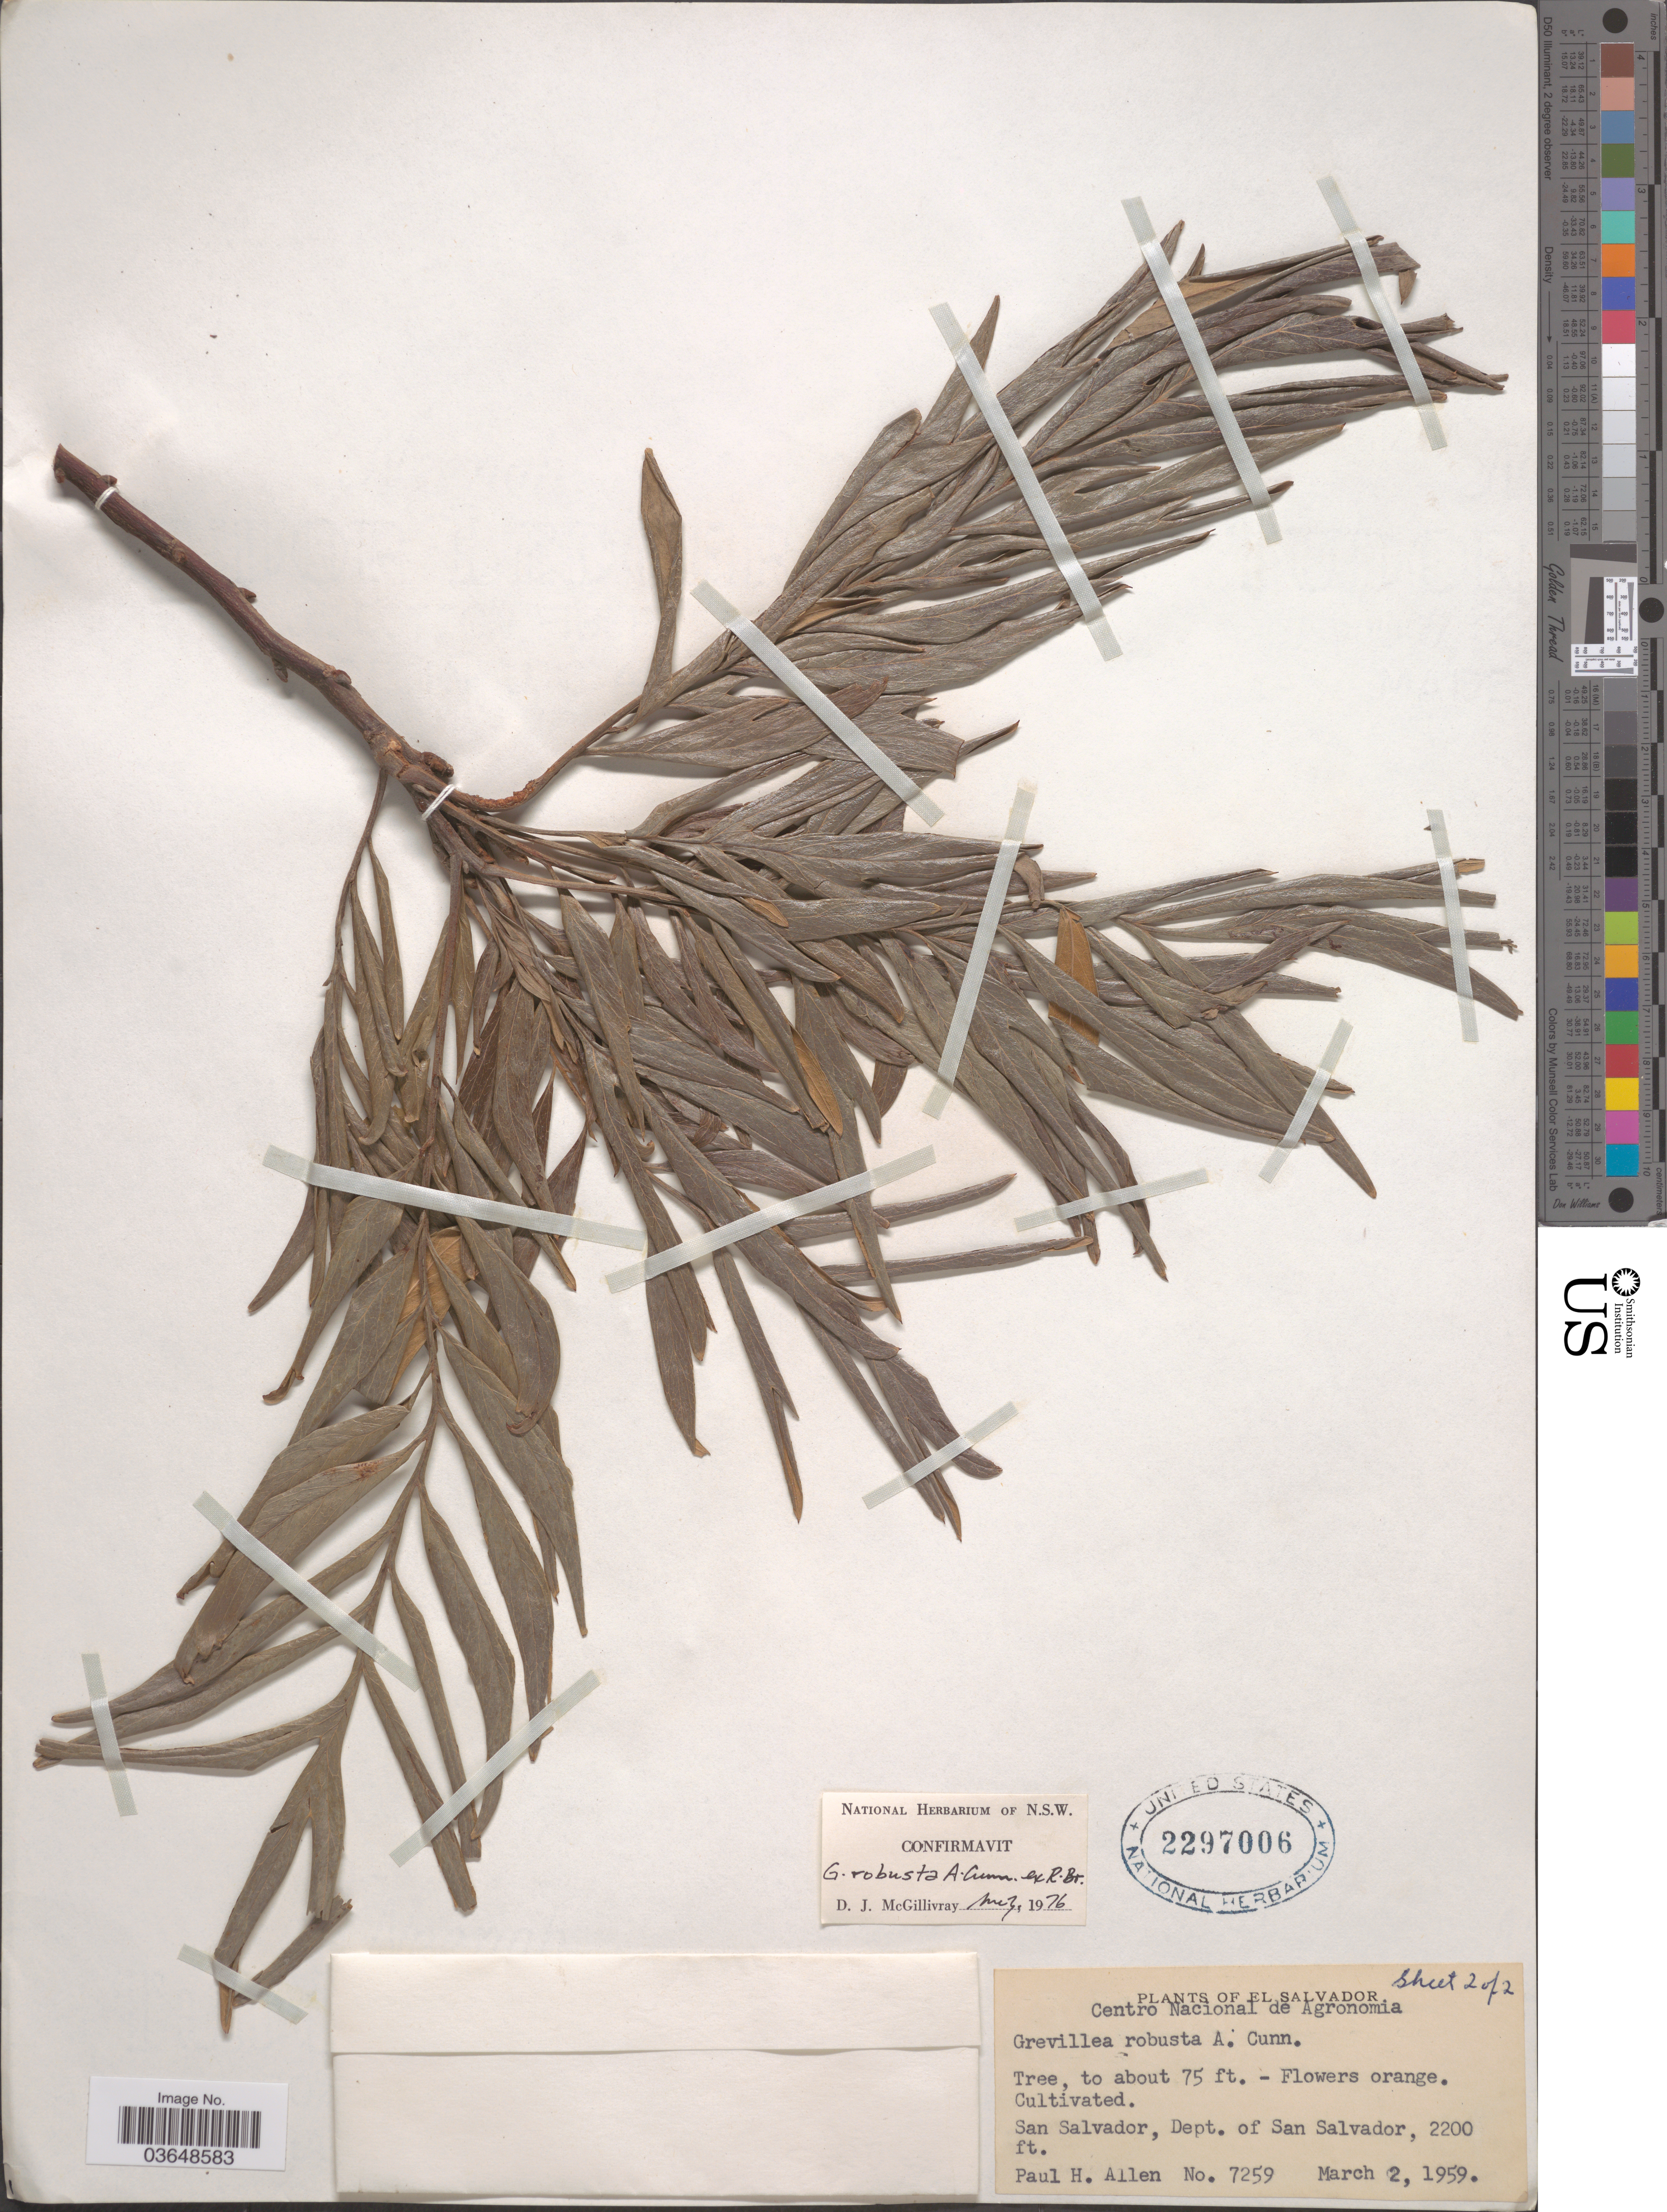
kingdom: Plantae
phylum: Tracheophyta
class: Magnoliopsida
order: Proteales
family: Proteaceae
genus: Grevillea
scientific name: Grevillea robusta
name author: A. Cunn.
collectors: P. H. Allen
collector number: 7259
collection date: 1959-03-02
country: El Salvador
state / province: San Salvador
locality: San Salvador, Dept. of San Salvador.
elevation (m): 671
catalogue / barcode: US 2297006